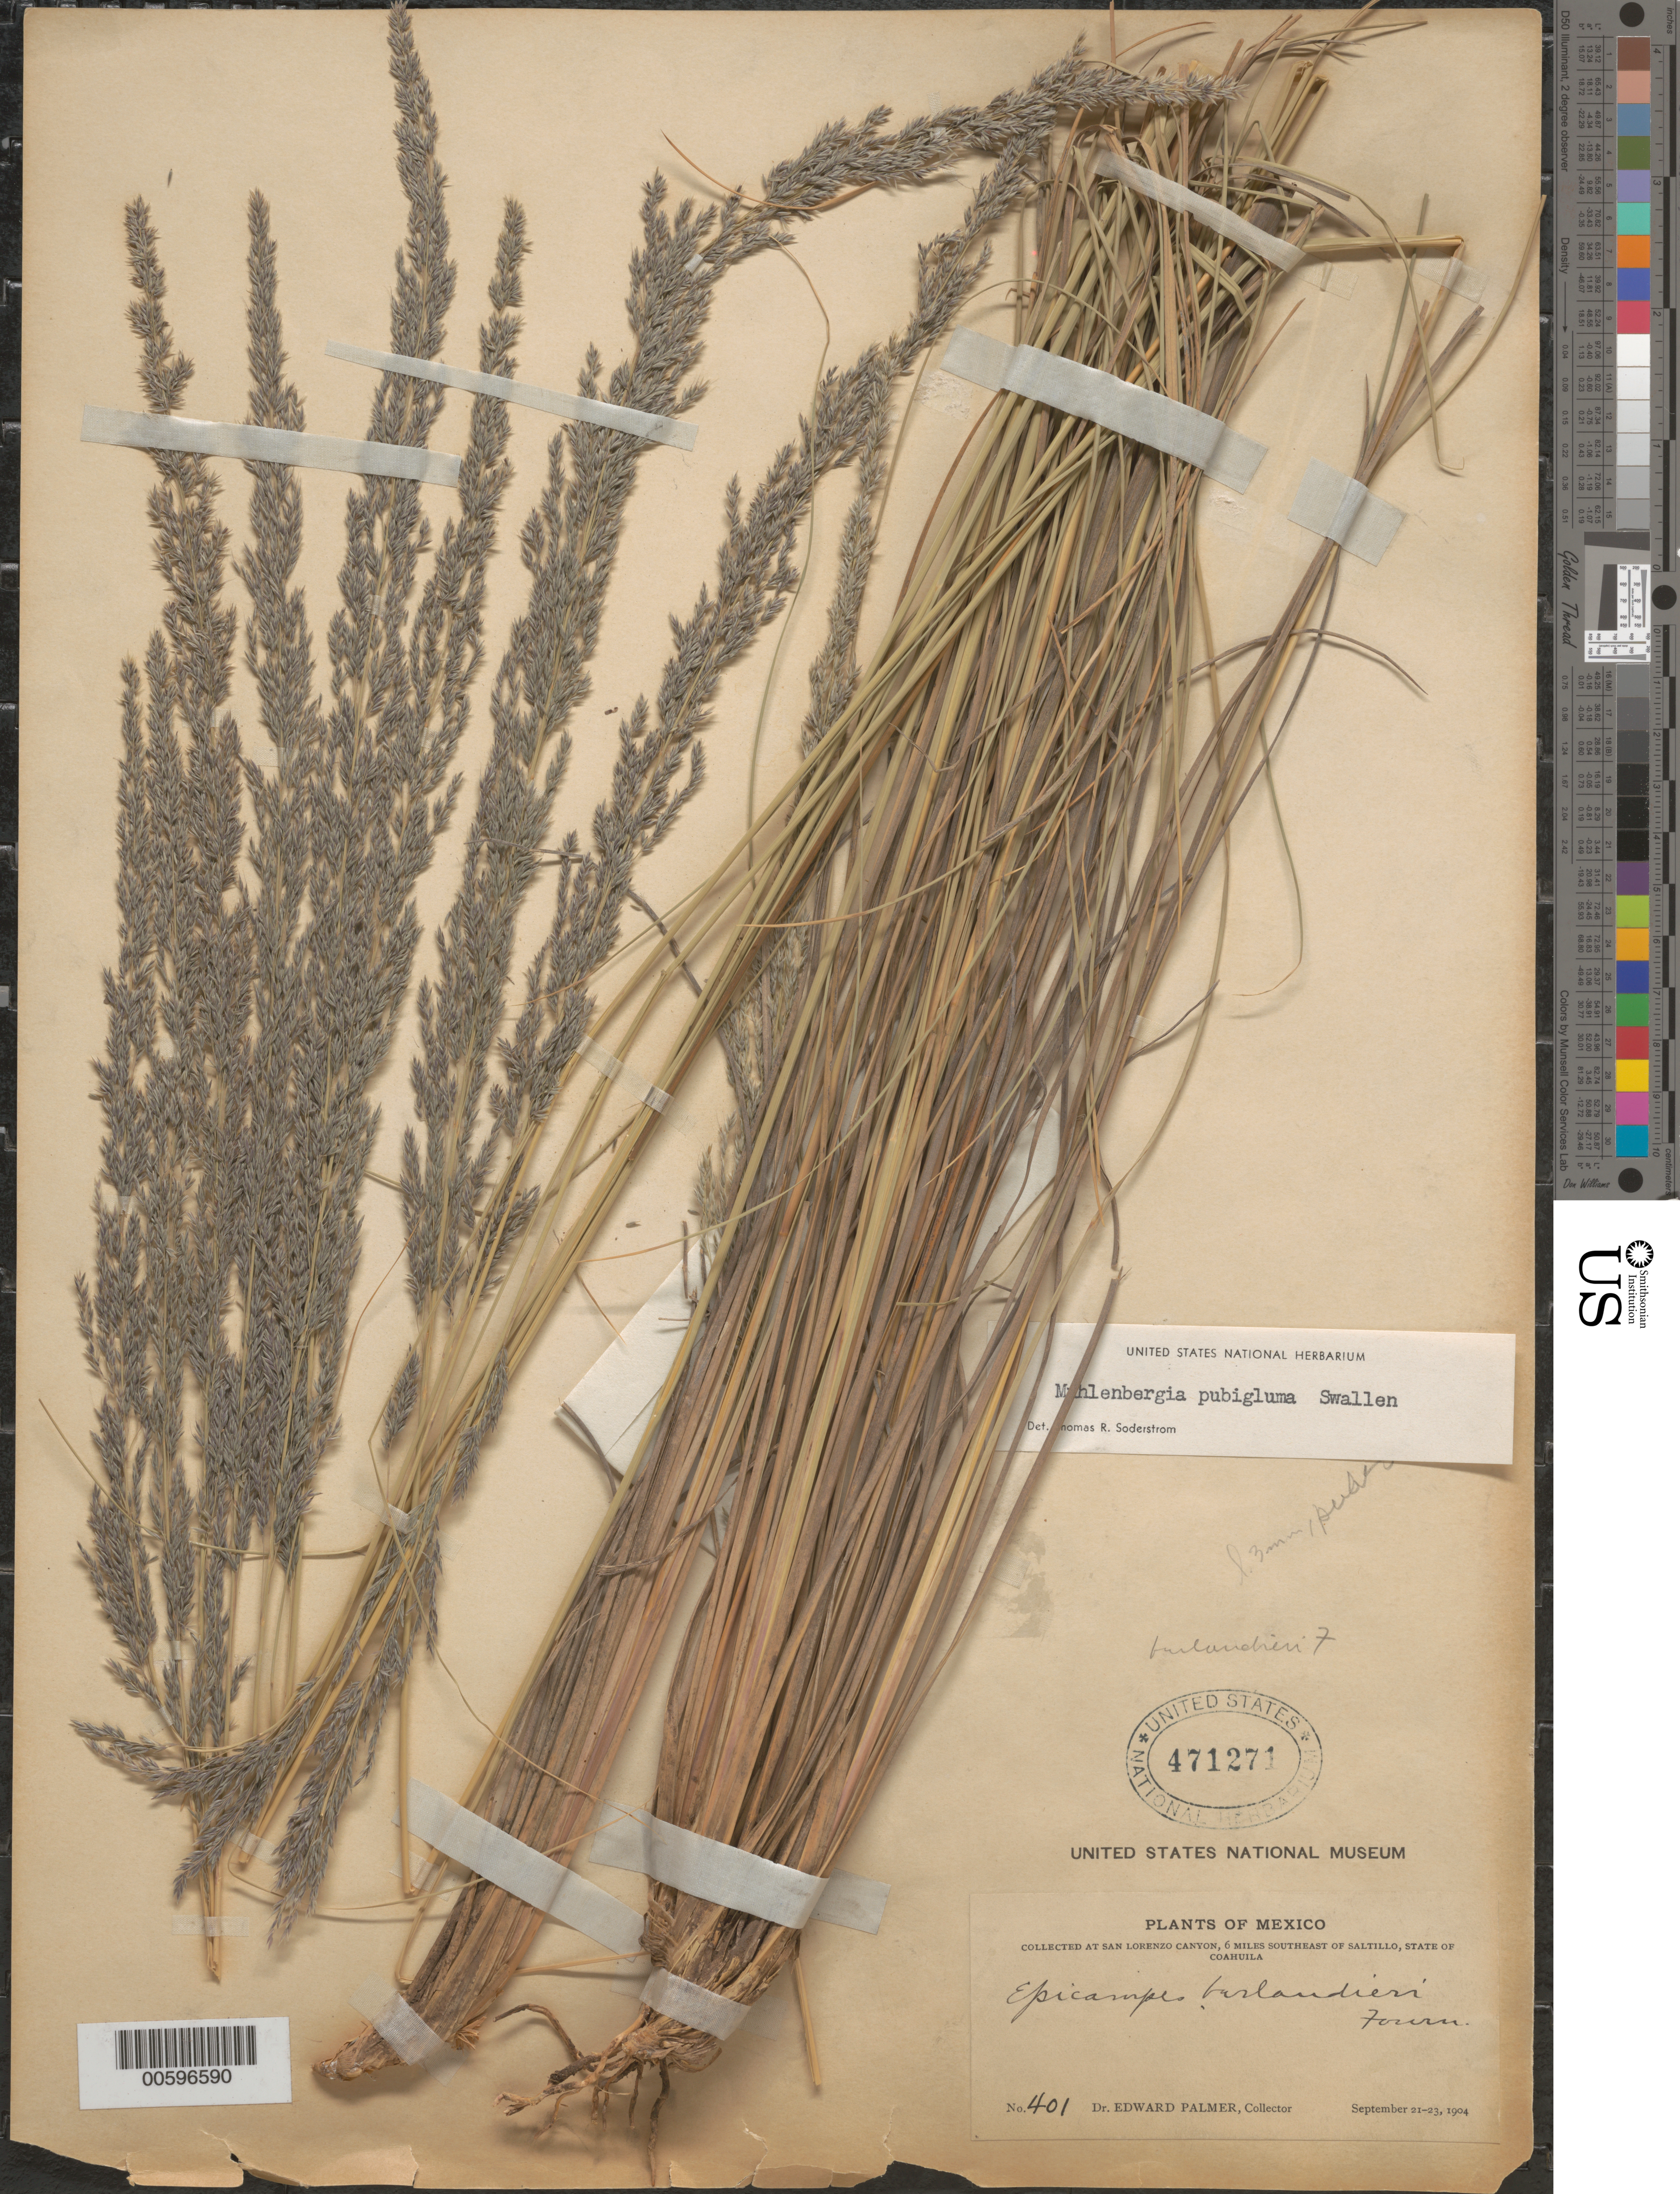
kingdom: Plantae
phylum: Tracheophyta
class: Liliopsida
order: Poales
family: Poaceae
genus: Muhlenbergia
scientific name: Muhlenbergia pubigluma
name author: Swallen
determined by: Soderstrom, T. R.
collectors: E. Palmer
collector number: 401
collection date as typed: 21 Sep 1904 to 23 Sep 1904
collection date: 1904-09-21/1904-09-23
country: Mexico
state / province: Coahuila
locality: San Lorenzo Canyon, 6 mi SE of Saltillo.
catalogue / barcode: US 471271